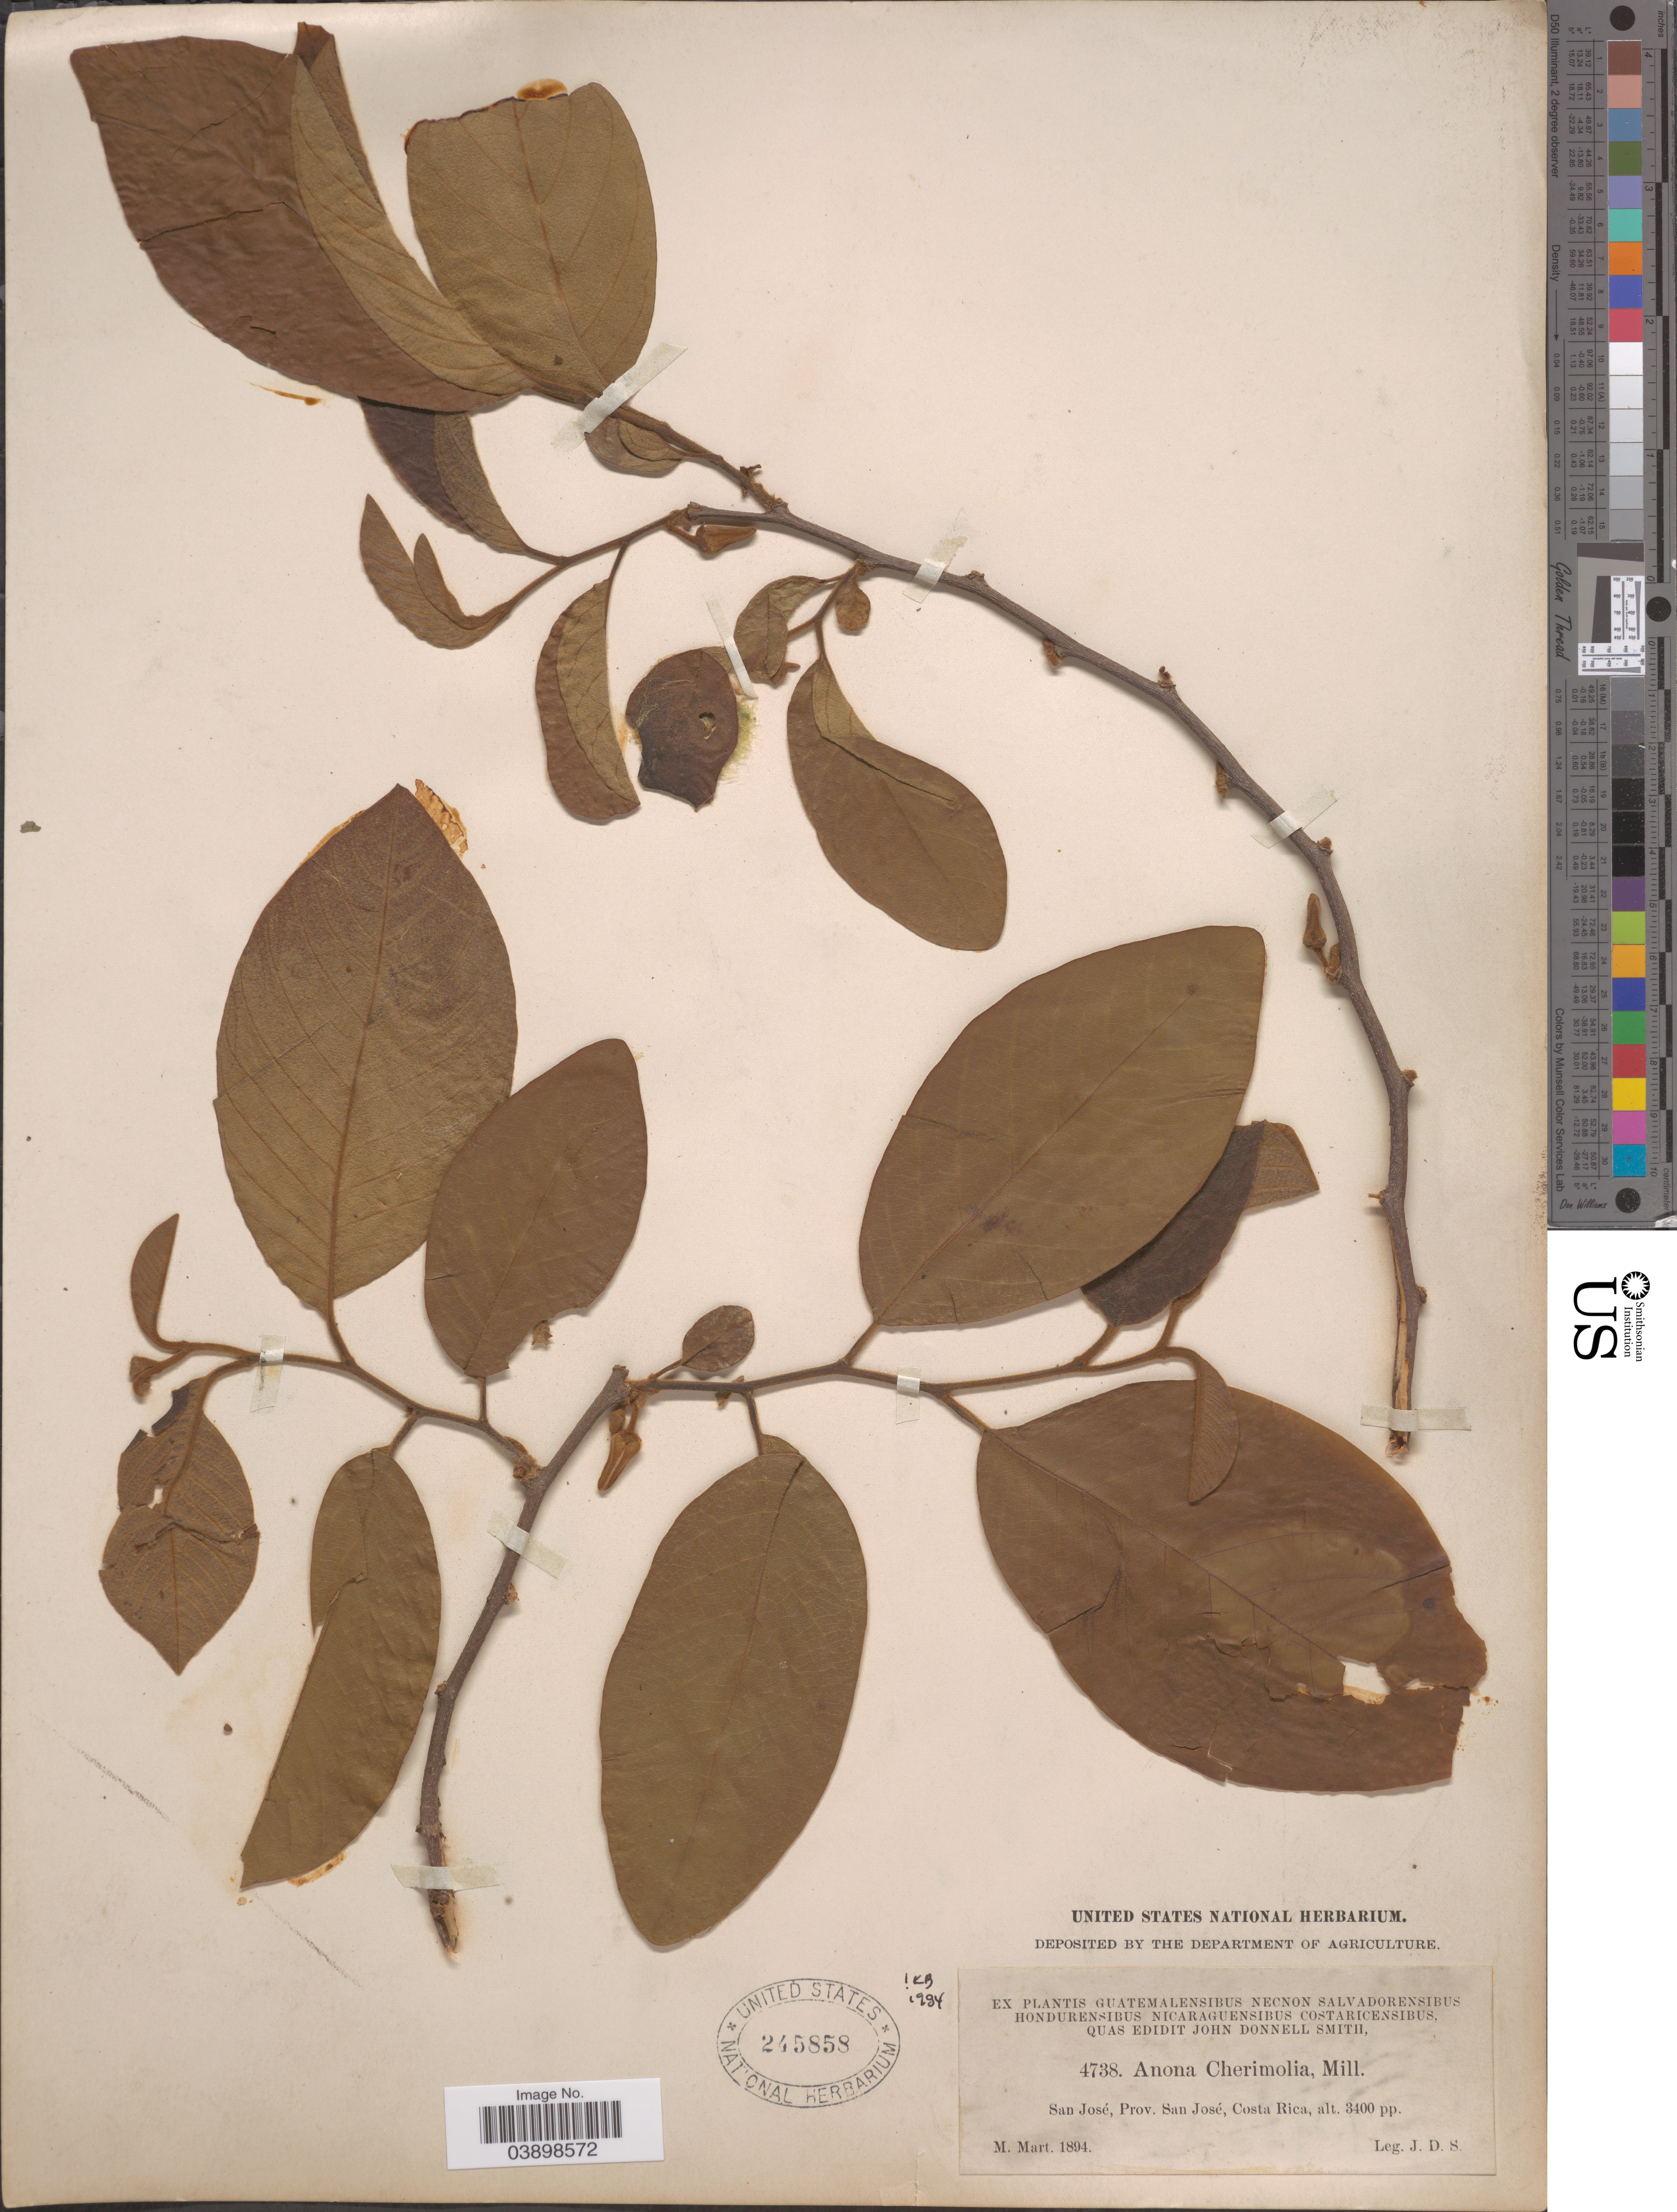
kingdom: Plantae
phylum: Tracheophyta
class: Magnoliopsida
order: Magnoliales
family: Annonaceae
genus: Annona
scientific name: Annona cherimola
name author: Mill.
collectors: J. Donnell Smith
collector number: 4738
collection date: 1894-03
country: Costa Rica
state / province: San José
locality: San José, Prov. San José.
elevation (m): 1036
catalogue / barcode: US 245858